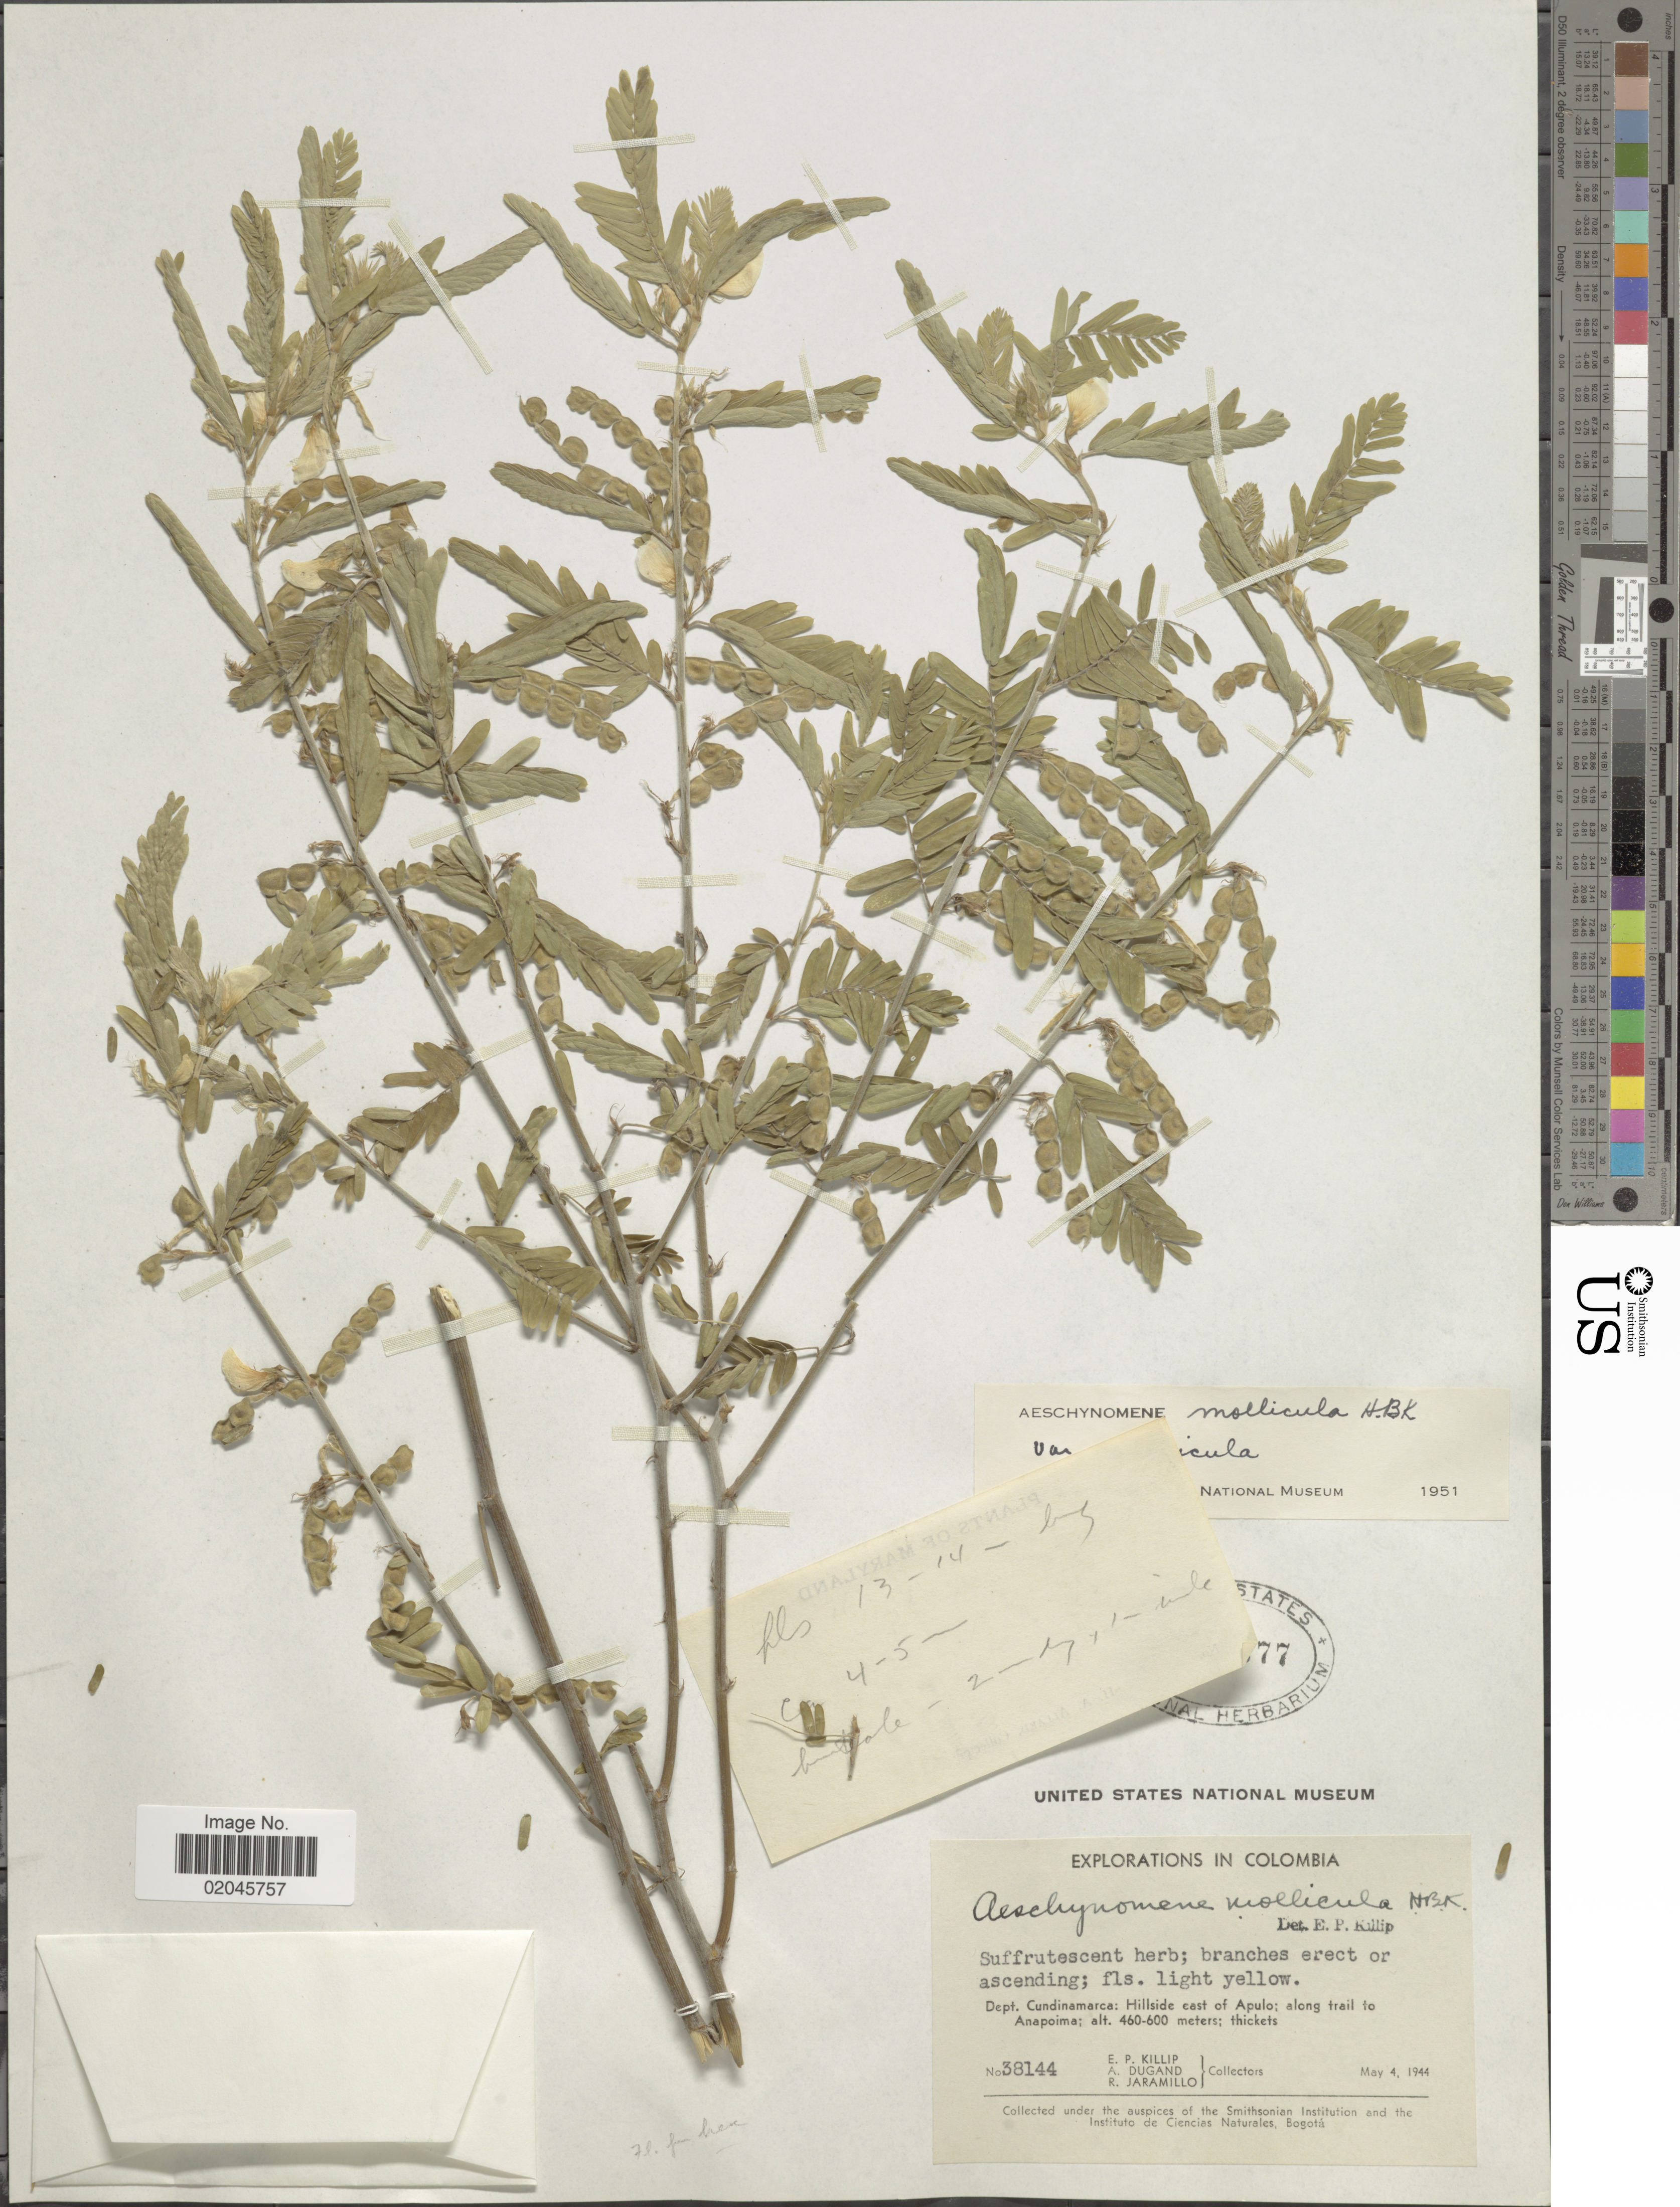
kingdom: Plantae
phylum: Tracheophyta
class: Magnoliopsida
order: Fabales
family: Fabaceae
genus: Aeschynomene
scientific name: Aeschynomene mollicula var. mollicula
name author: Kunth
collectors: E. P. Killip, A. Dugand & R. Jaramillo M.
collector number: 38144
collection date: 1944-05-04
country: Colombia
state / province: Cundinamarca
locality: Hillside east of Apulo; along trail to Anapoima; thickets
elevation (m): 460